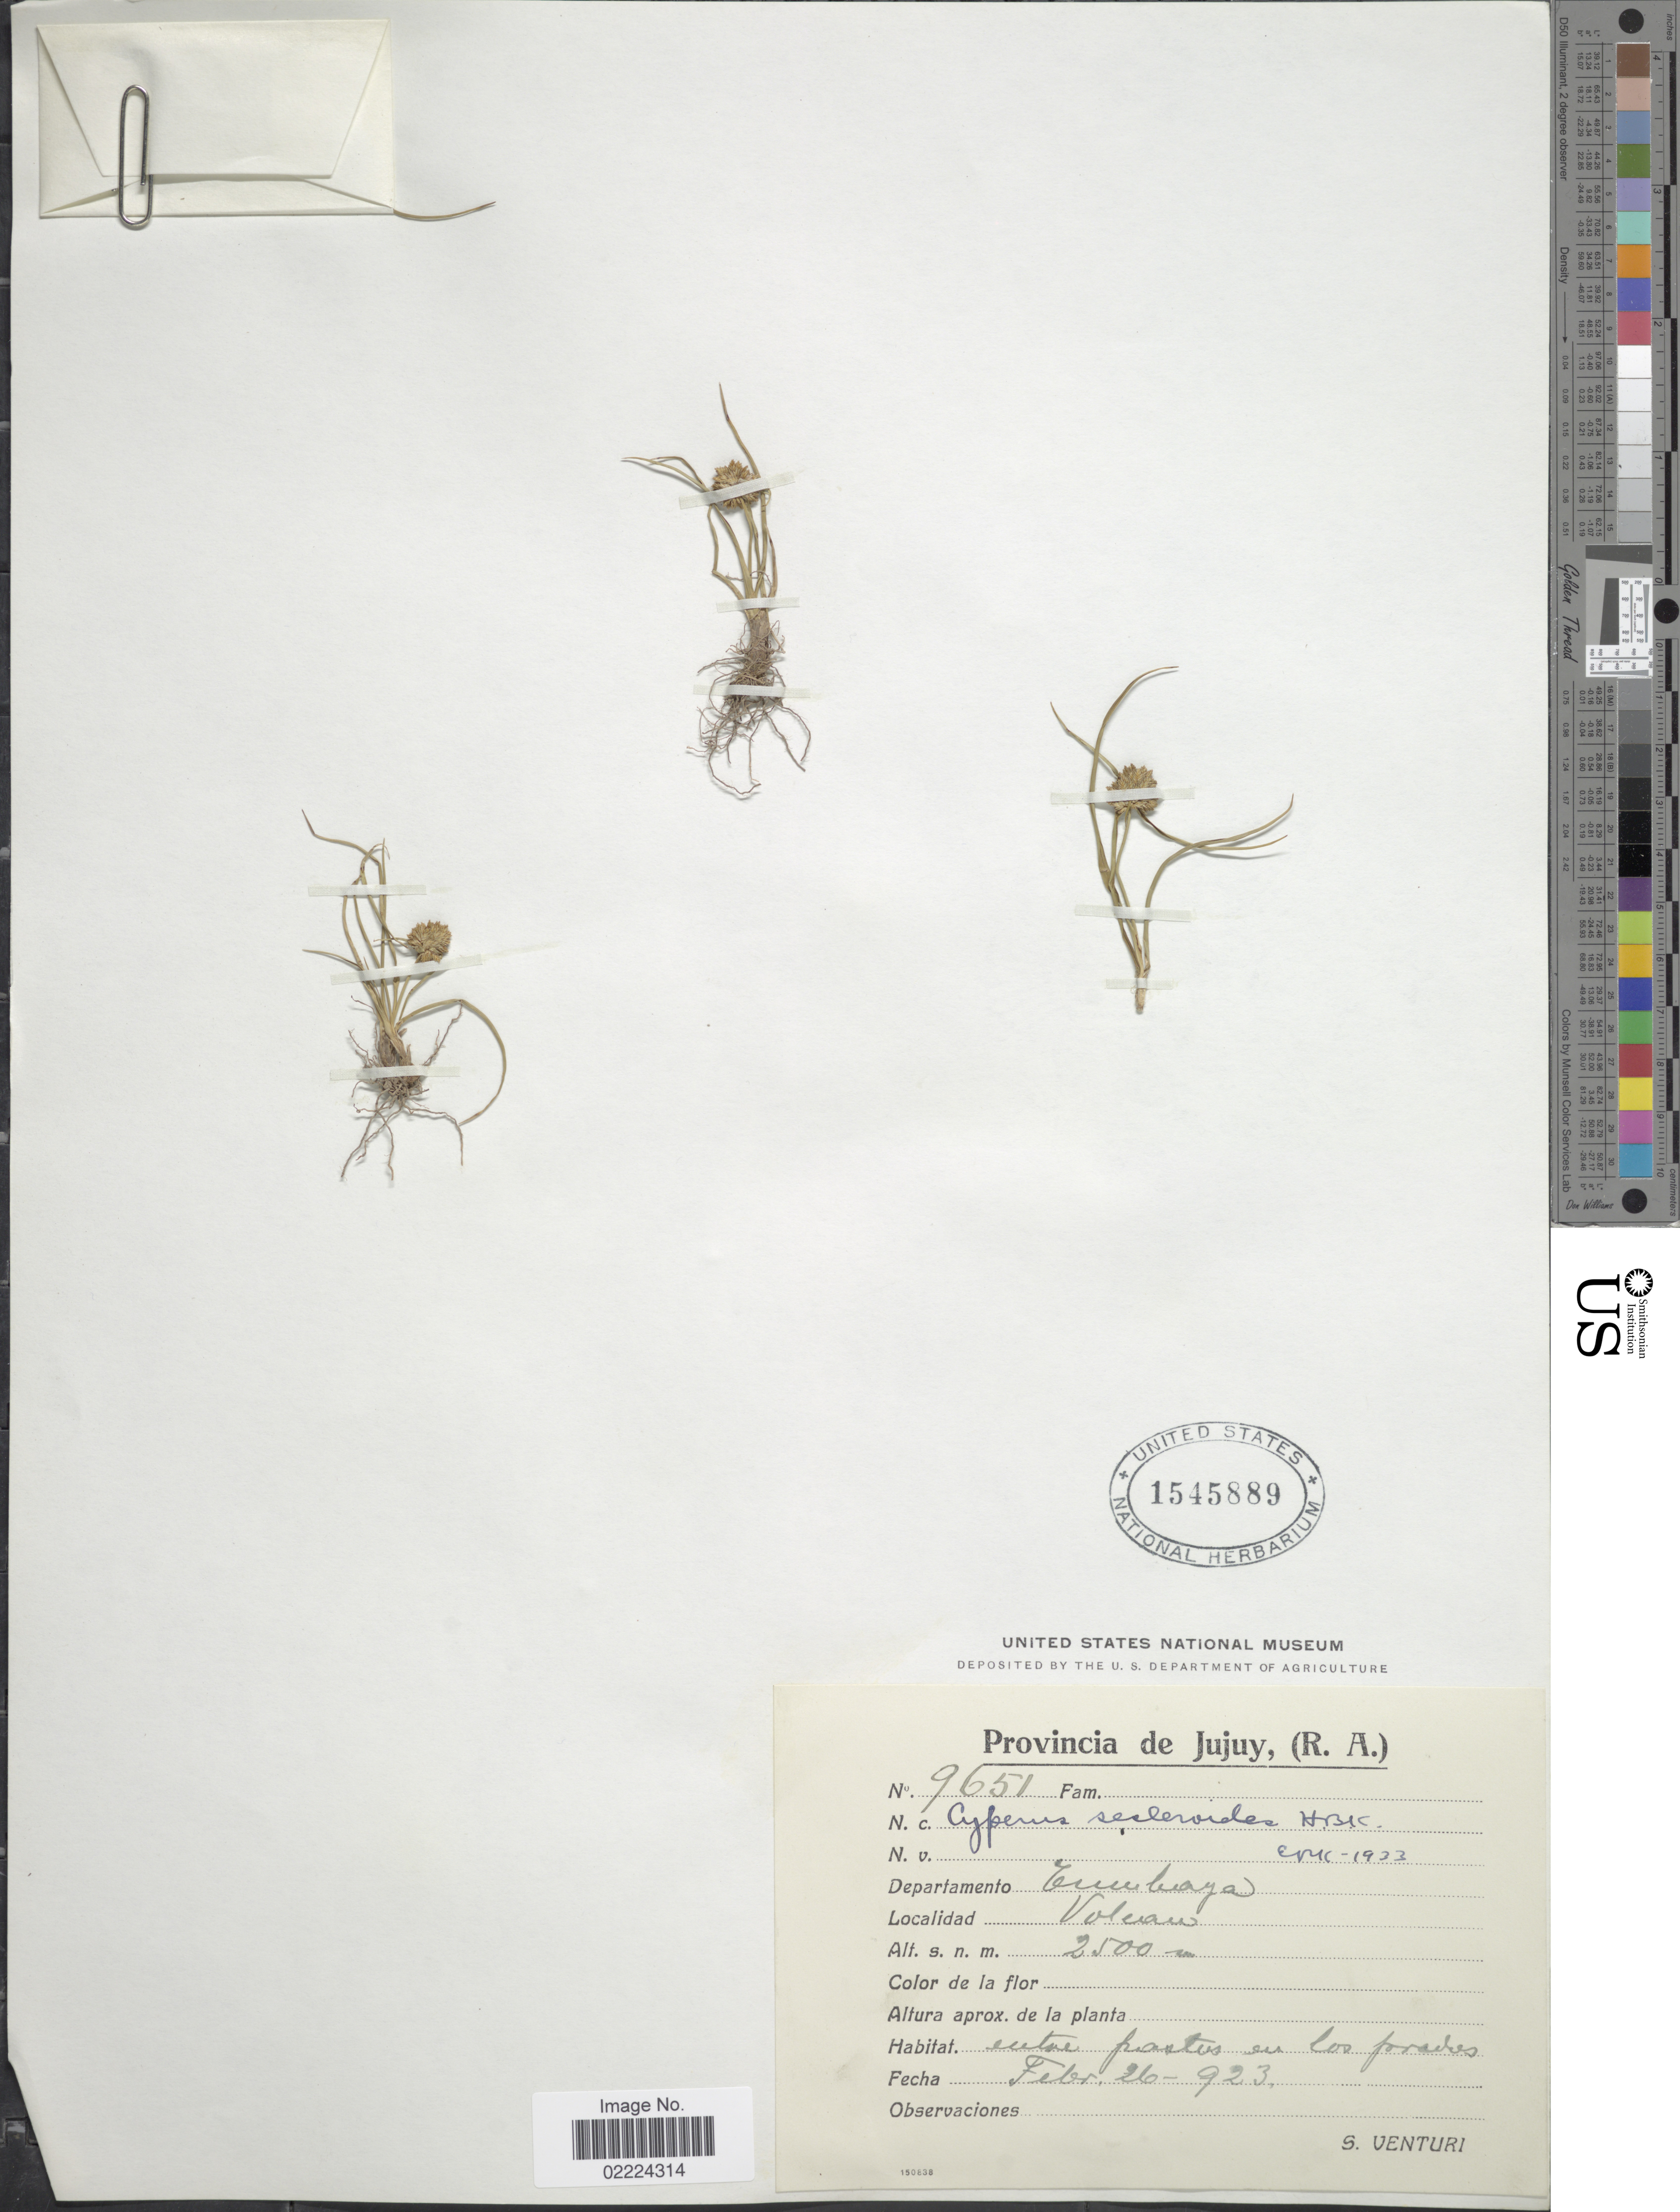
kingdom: Plantae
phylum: Tracheophyta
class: Liliopsida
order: Poales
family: Cyperaceae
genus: Cyperus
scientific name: Cyperus seslerioides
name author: Kunth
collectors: S. Venturi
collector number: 9651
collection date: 1923-02-26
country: Argentina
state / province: Jujuy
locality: (R.A.) Departamento Tumbaya, Volcan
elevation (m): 2500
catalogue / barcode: US 1545889